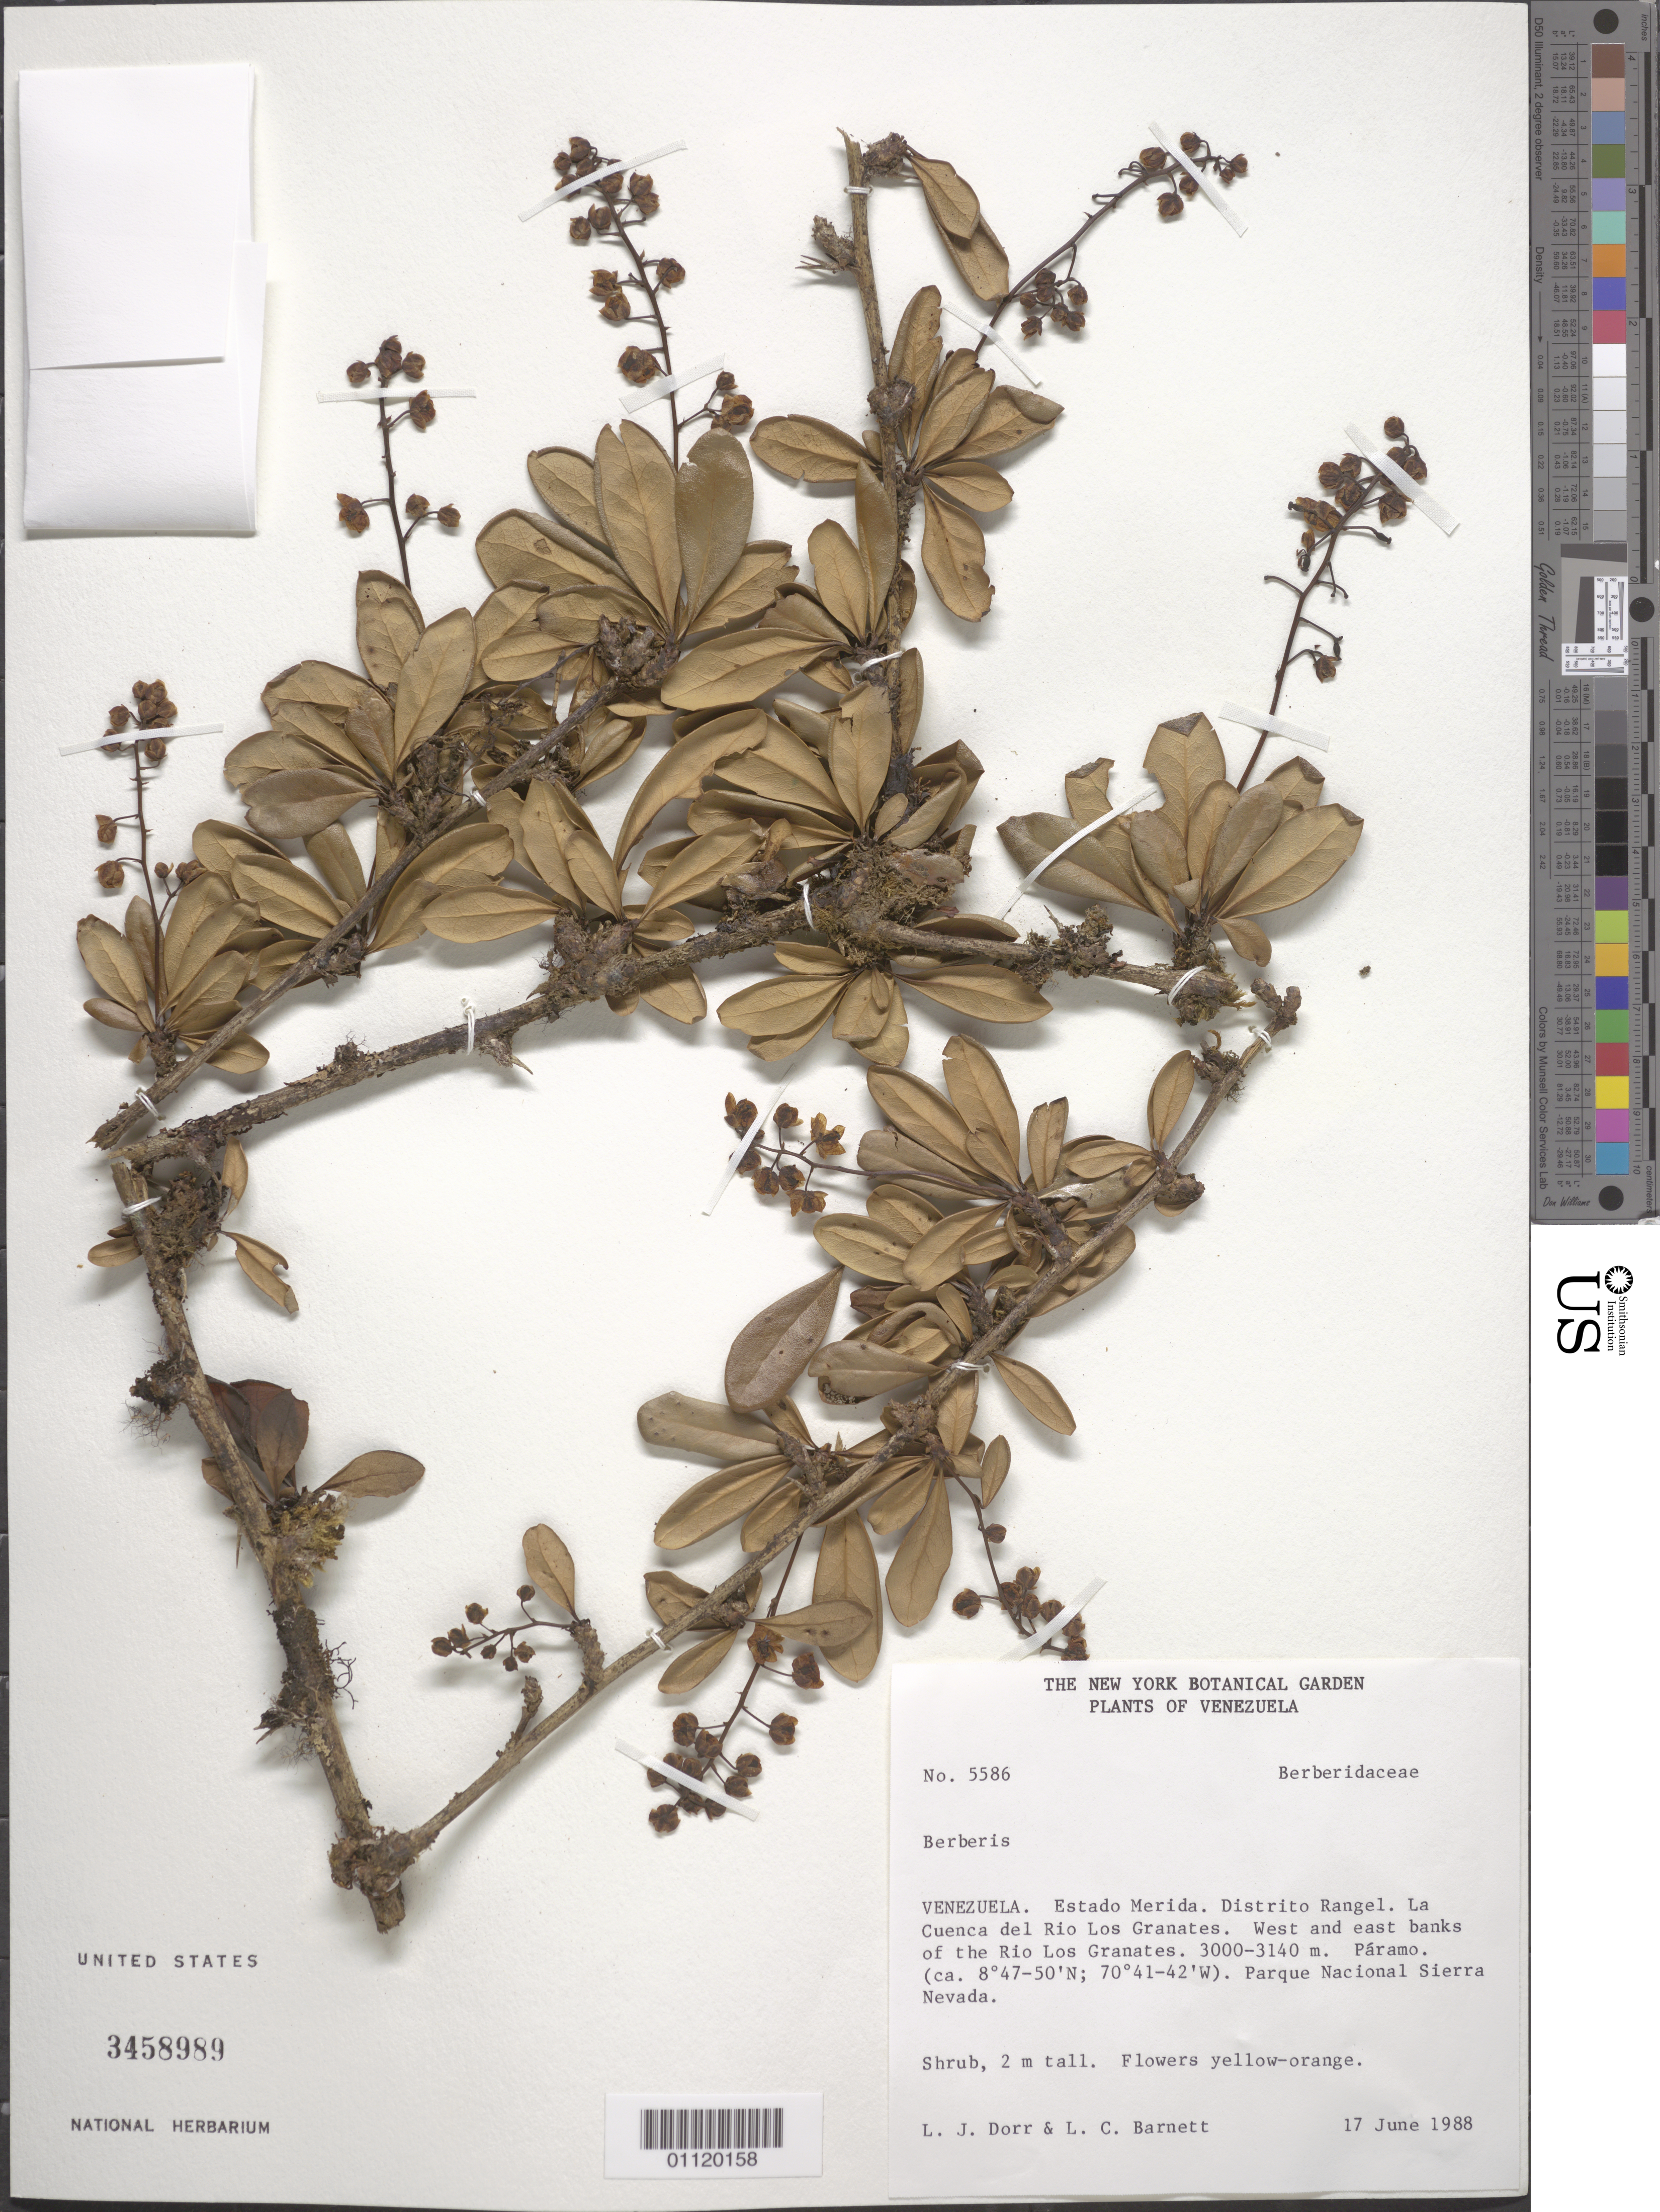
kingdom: Plantae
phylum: Tracheophyta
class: Magnoliopsida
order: Ranunculales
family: Berberidaceae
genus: Berberis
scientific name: Berberis sp.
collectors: L. J. Dorr & L. C. Barnett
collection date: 1988-06-17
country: Venezuela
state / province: Mérida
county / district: Rangel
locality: La Cuenca del Rio Los Granates. Parque Nacional Sierra Nevada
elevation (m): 3000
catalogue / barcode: US 3458989